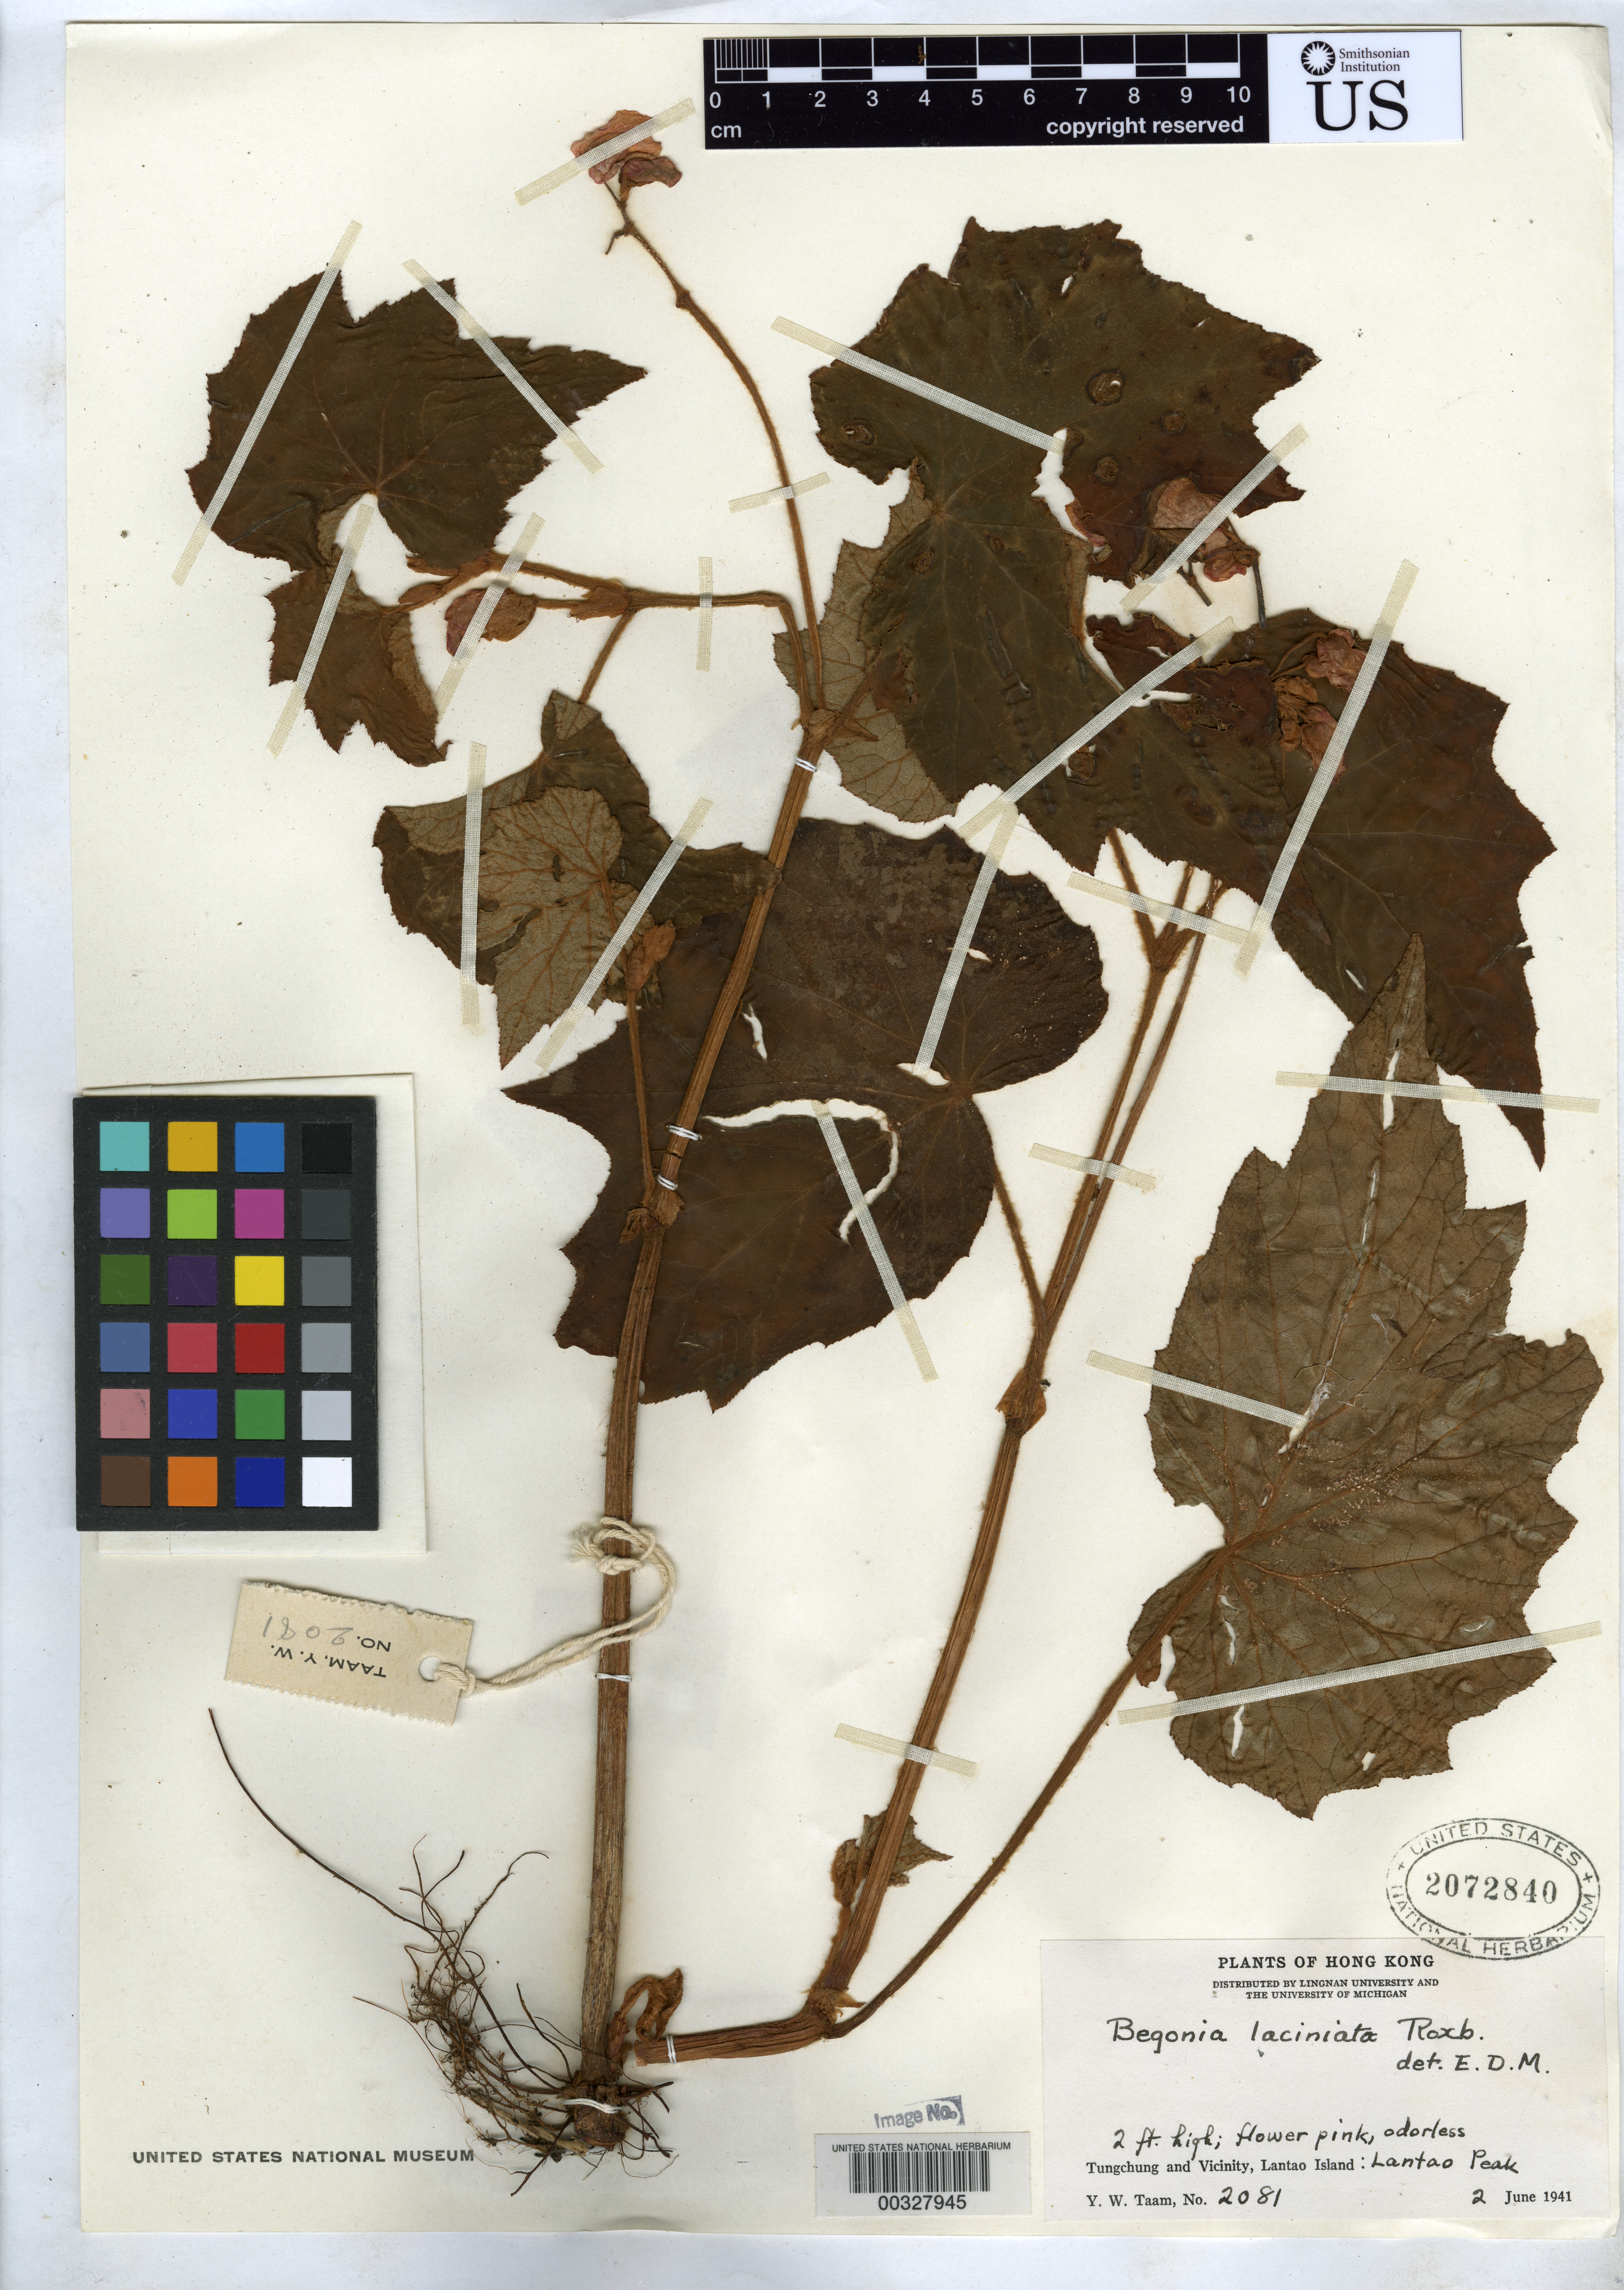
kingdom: Plantae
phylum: Tracheophyta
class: Magnoliopsida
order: Cucurbitales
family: Begoniaceae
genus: Begonia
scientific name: Begonia palmata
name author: D. Don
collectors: Y. W. Taam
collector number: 2081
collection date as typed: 02 Jun 1941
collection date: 1941-06-02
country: China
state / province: Hong Kong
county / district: New Territories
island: Lan Tao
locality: Tunchung and vicinity, lantao peak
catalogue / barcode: US 2072840